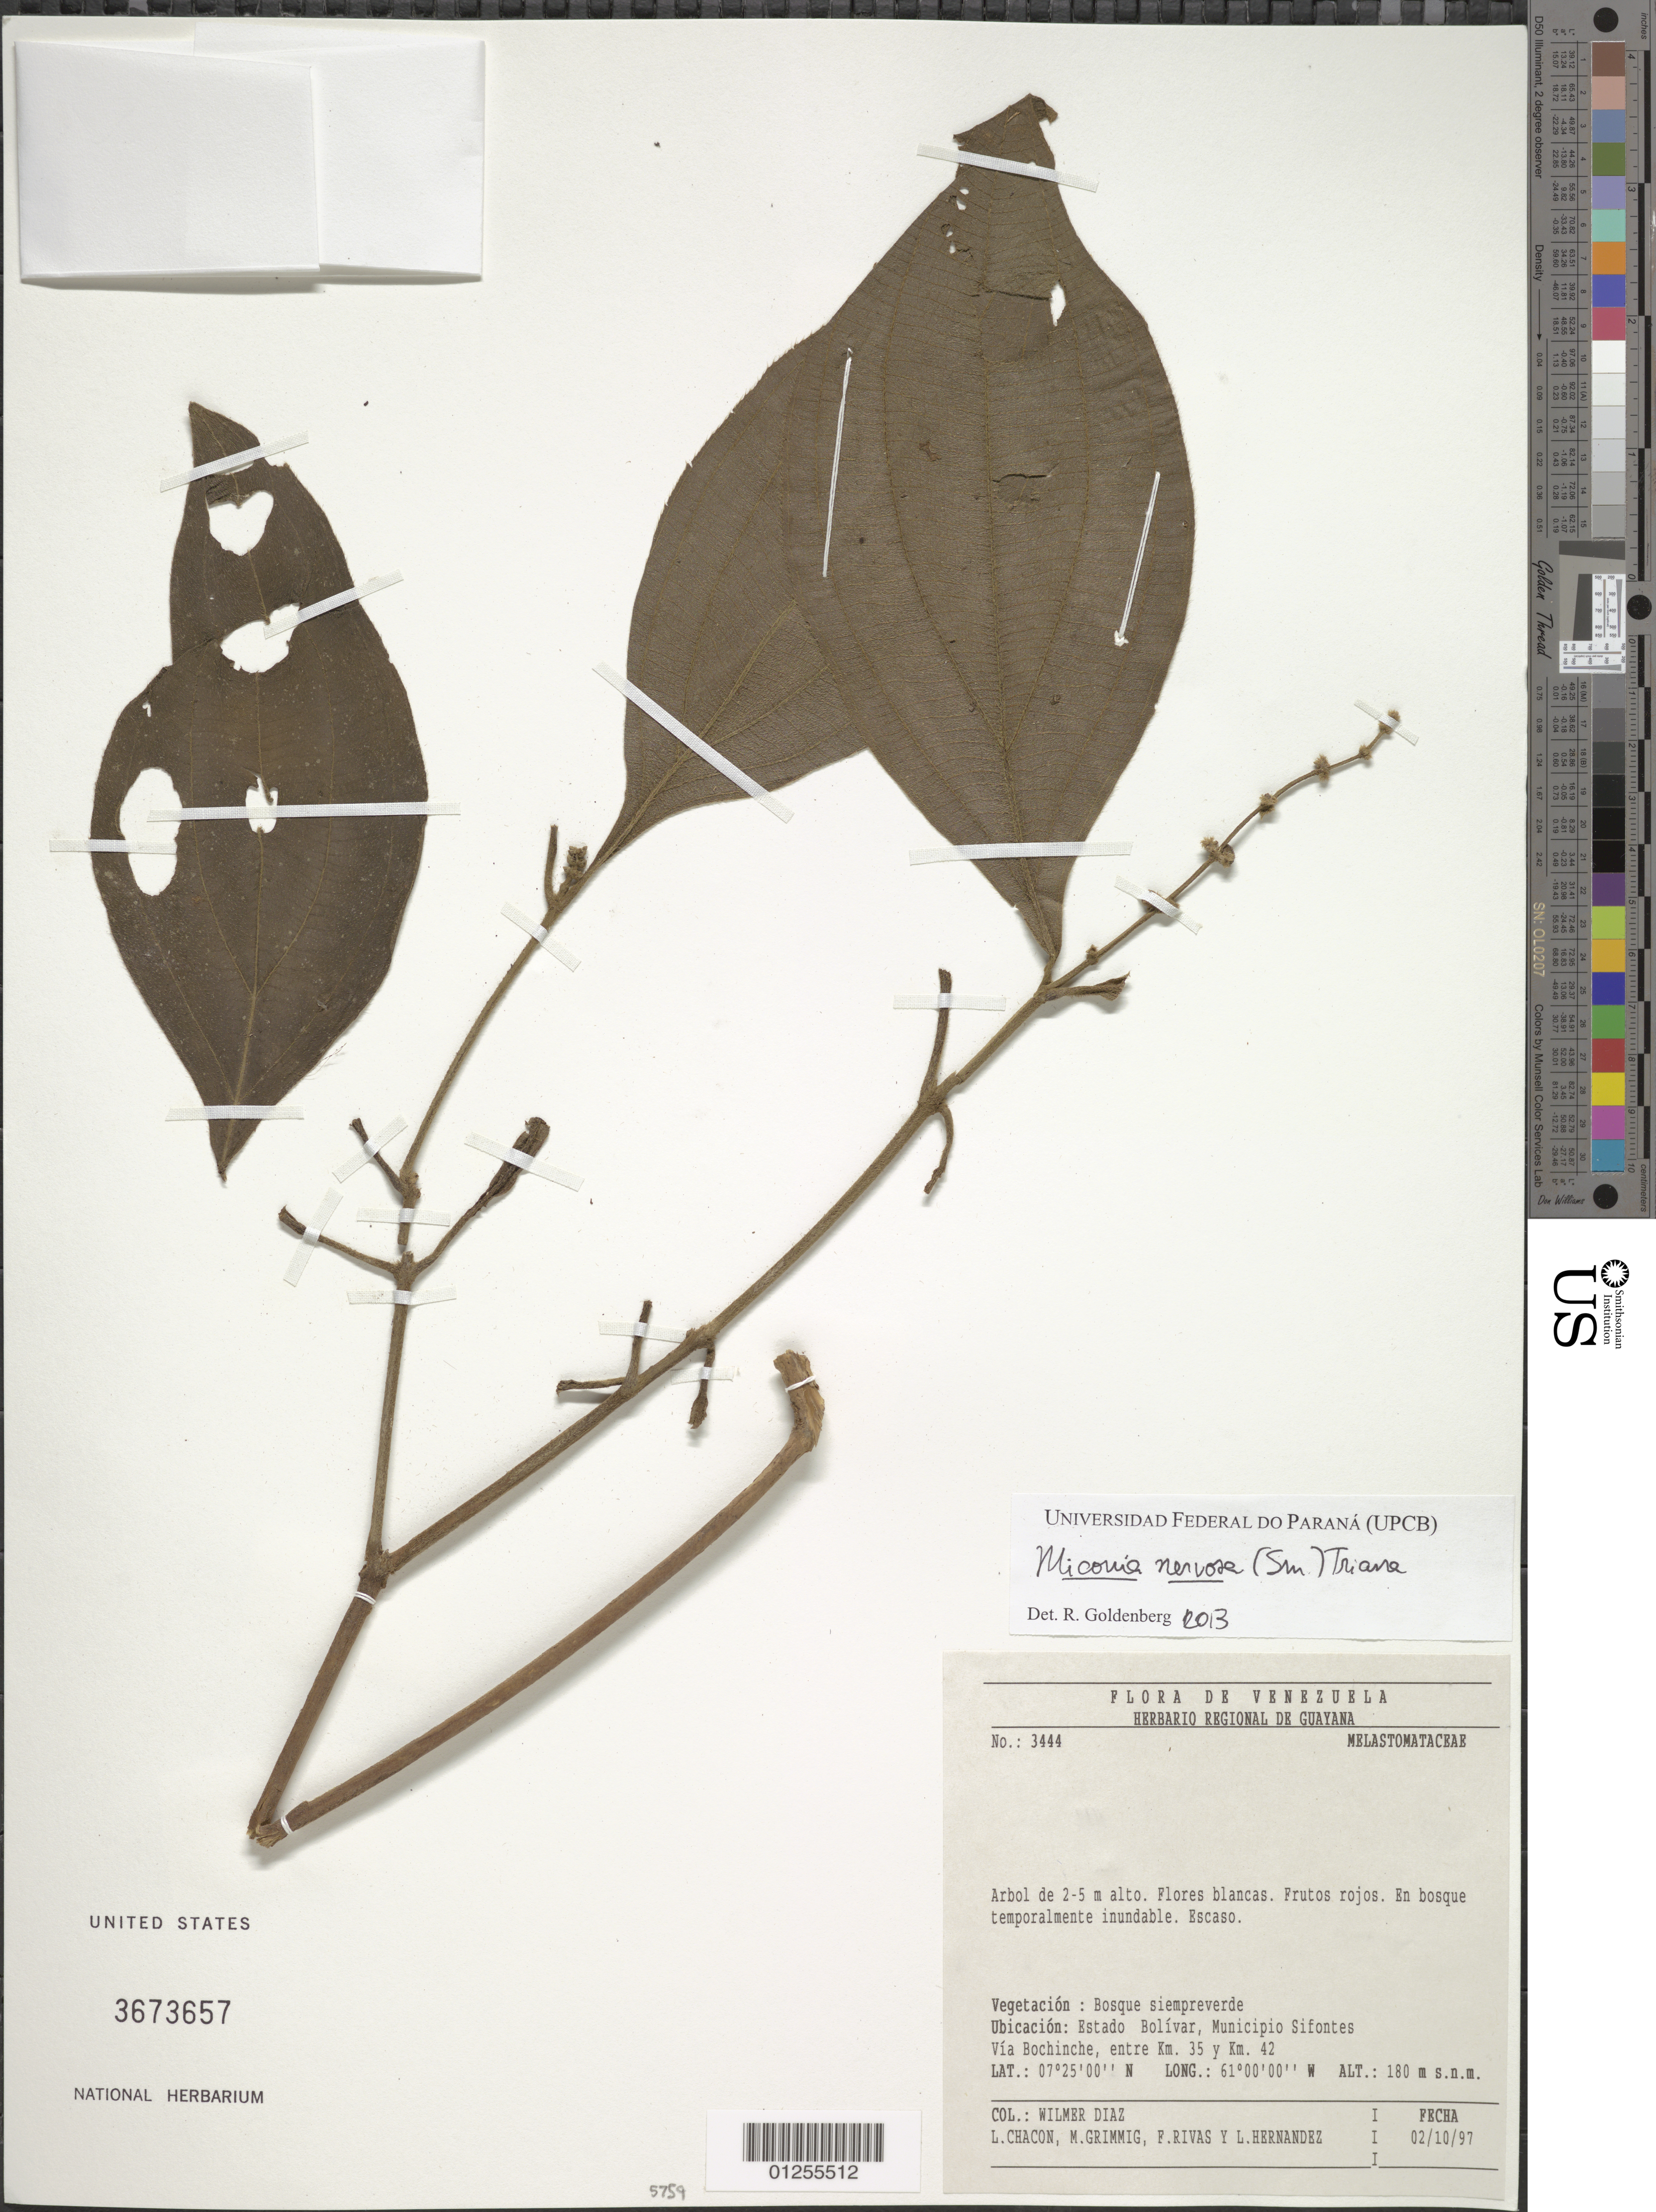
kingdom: Plantae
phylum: Tracheophyta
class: Magnoliopsida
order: Myrtales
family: Melastomataceae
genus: Miconia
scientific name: Miconia nervosa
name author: (Sm.) Triana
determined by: Goldenberg, R.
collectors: W. Díaz P., L. Chacon, M. Grimmig, F. Rivas & L. Hernández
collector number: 3444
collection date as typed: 02/10/97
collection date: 1997-10-02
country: Venezuela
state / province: Bolívar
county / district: Sifontes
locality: Via Bochinche, entre km 35 y km 42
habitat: En bosque temporalmente inundable. Escaso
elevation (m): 180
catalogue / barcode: US 3673657